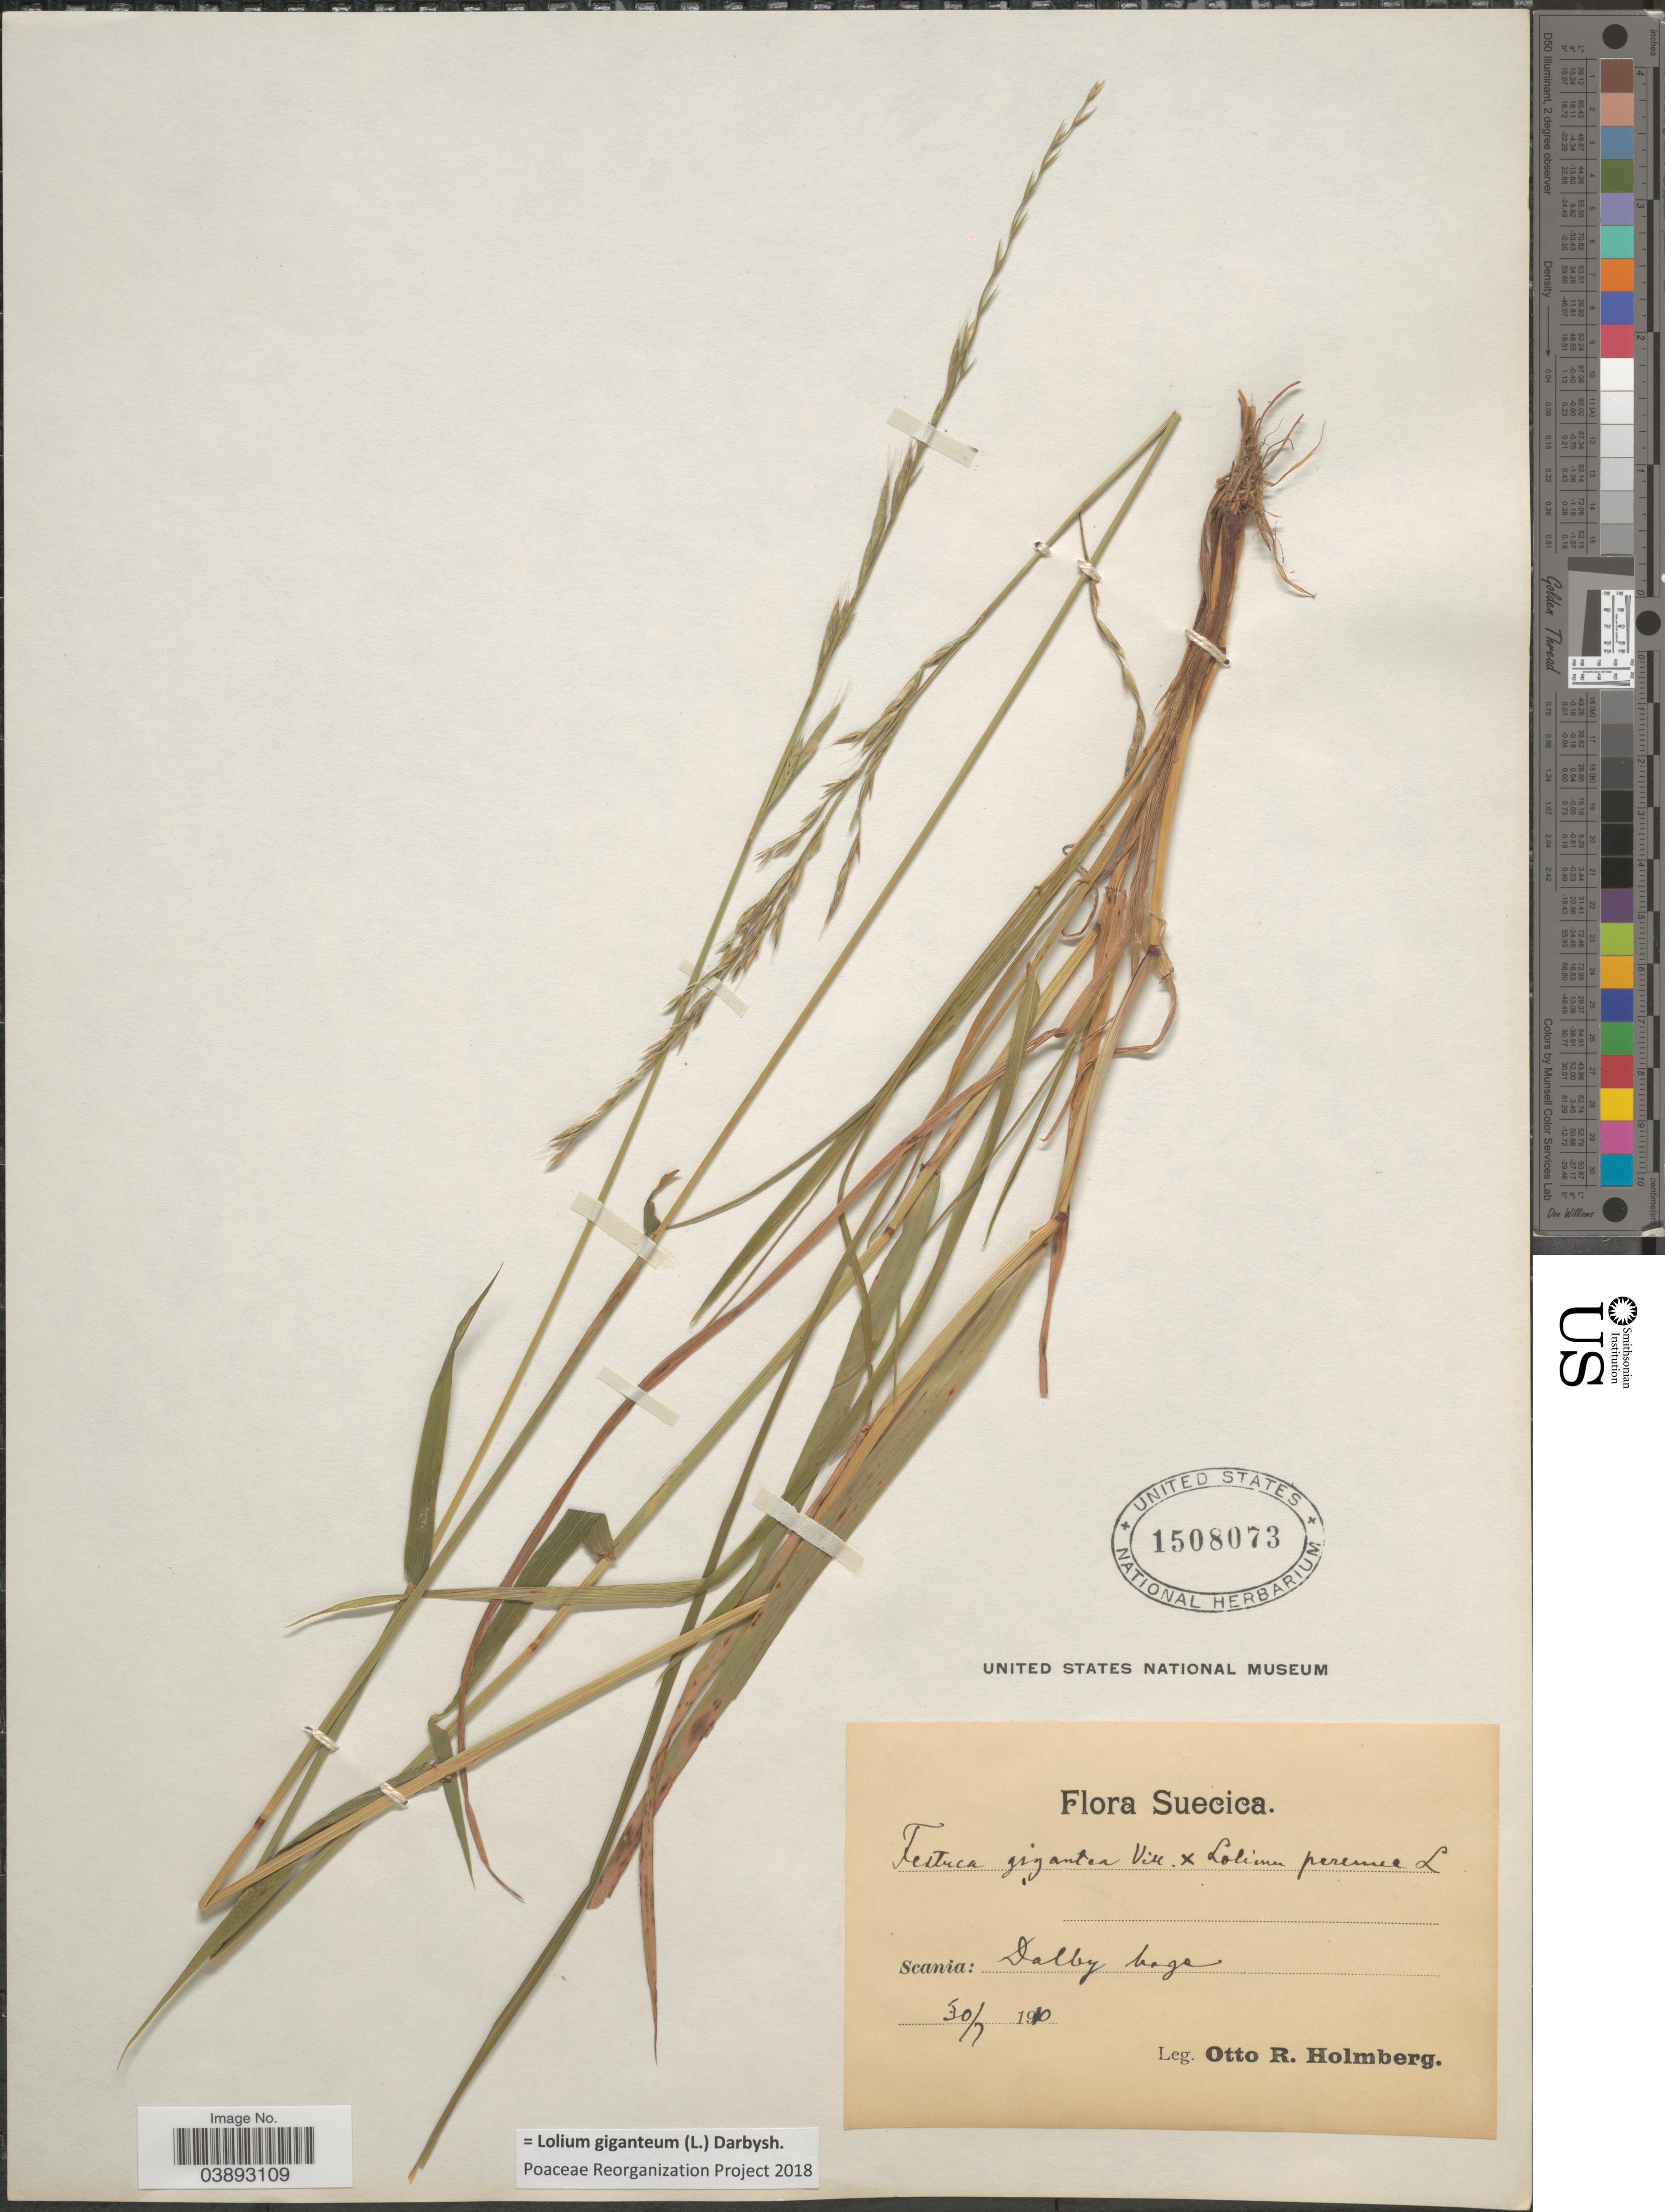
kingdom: Plantae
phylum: Tracheophyta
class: Liliopsida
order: Poales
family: Poaceae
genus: Lolium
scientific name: Lolium giganteum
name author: (L.) Darbysh.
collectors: O. Holmberg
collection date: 1910-07-30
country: Sweden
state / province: Skåne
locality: Suecica. Scania: Dalby hage.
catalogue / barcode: US 1508073